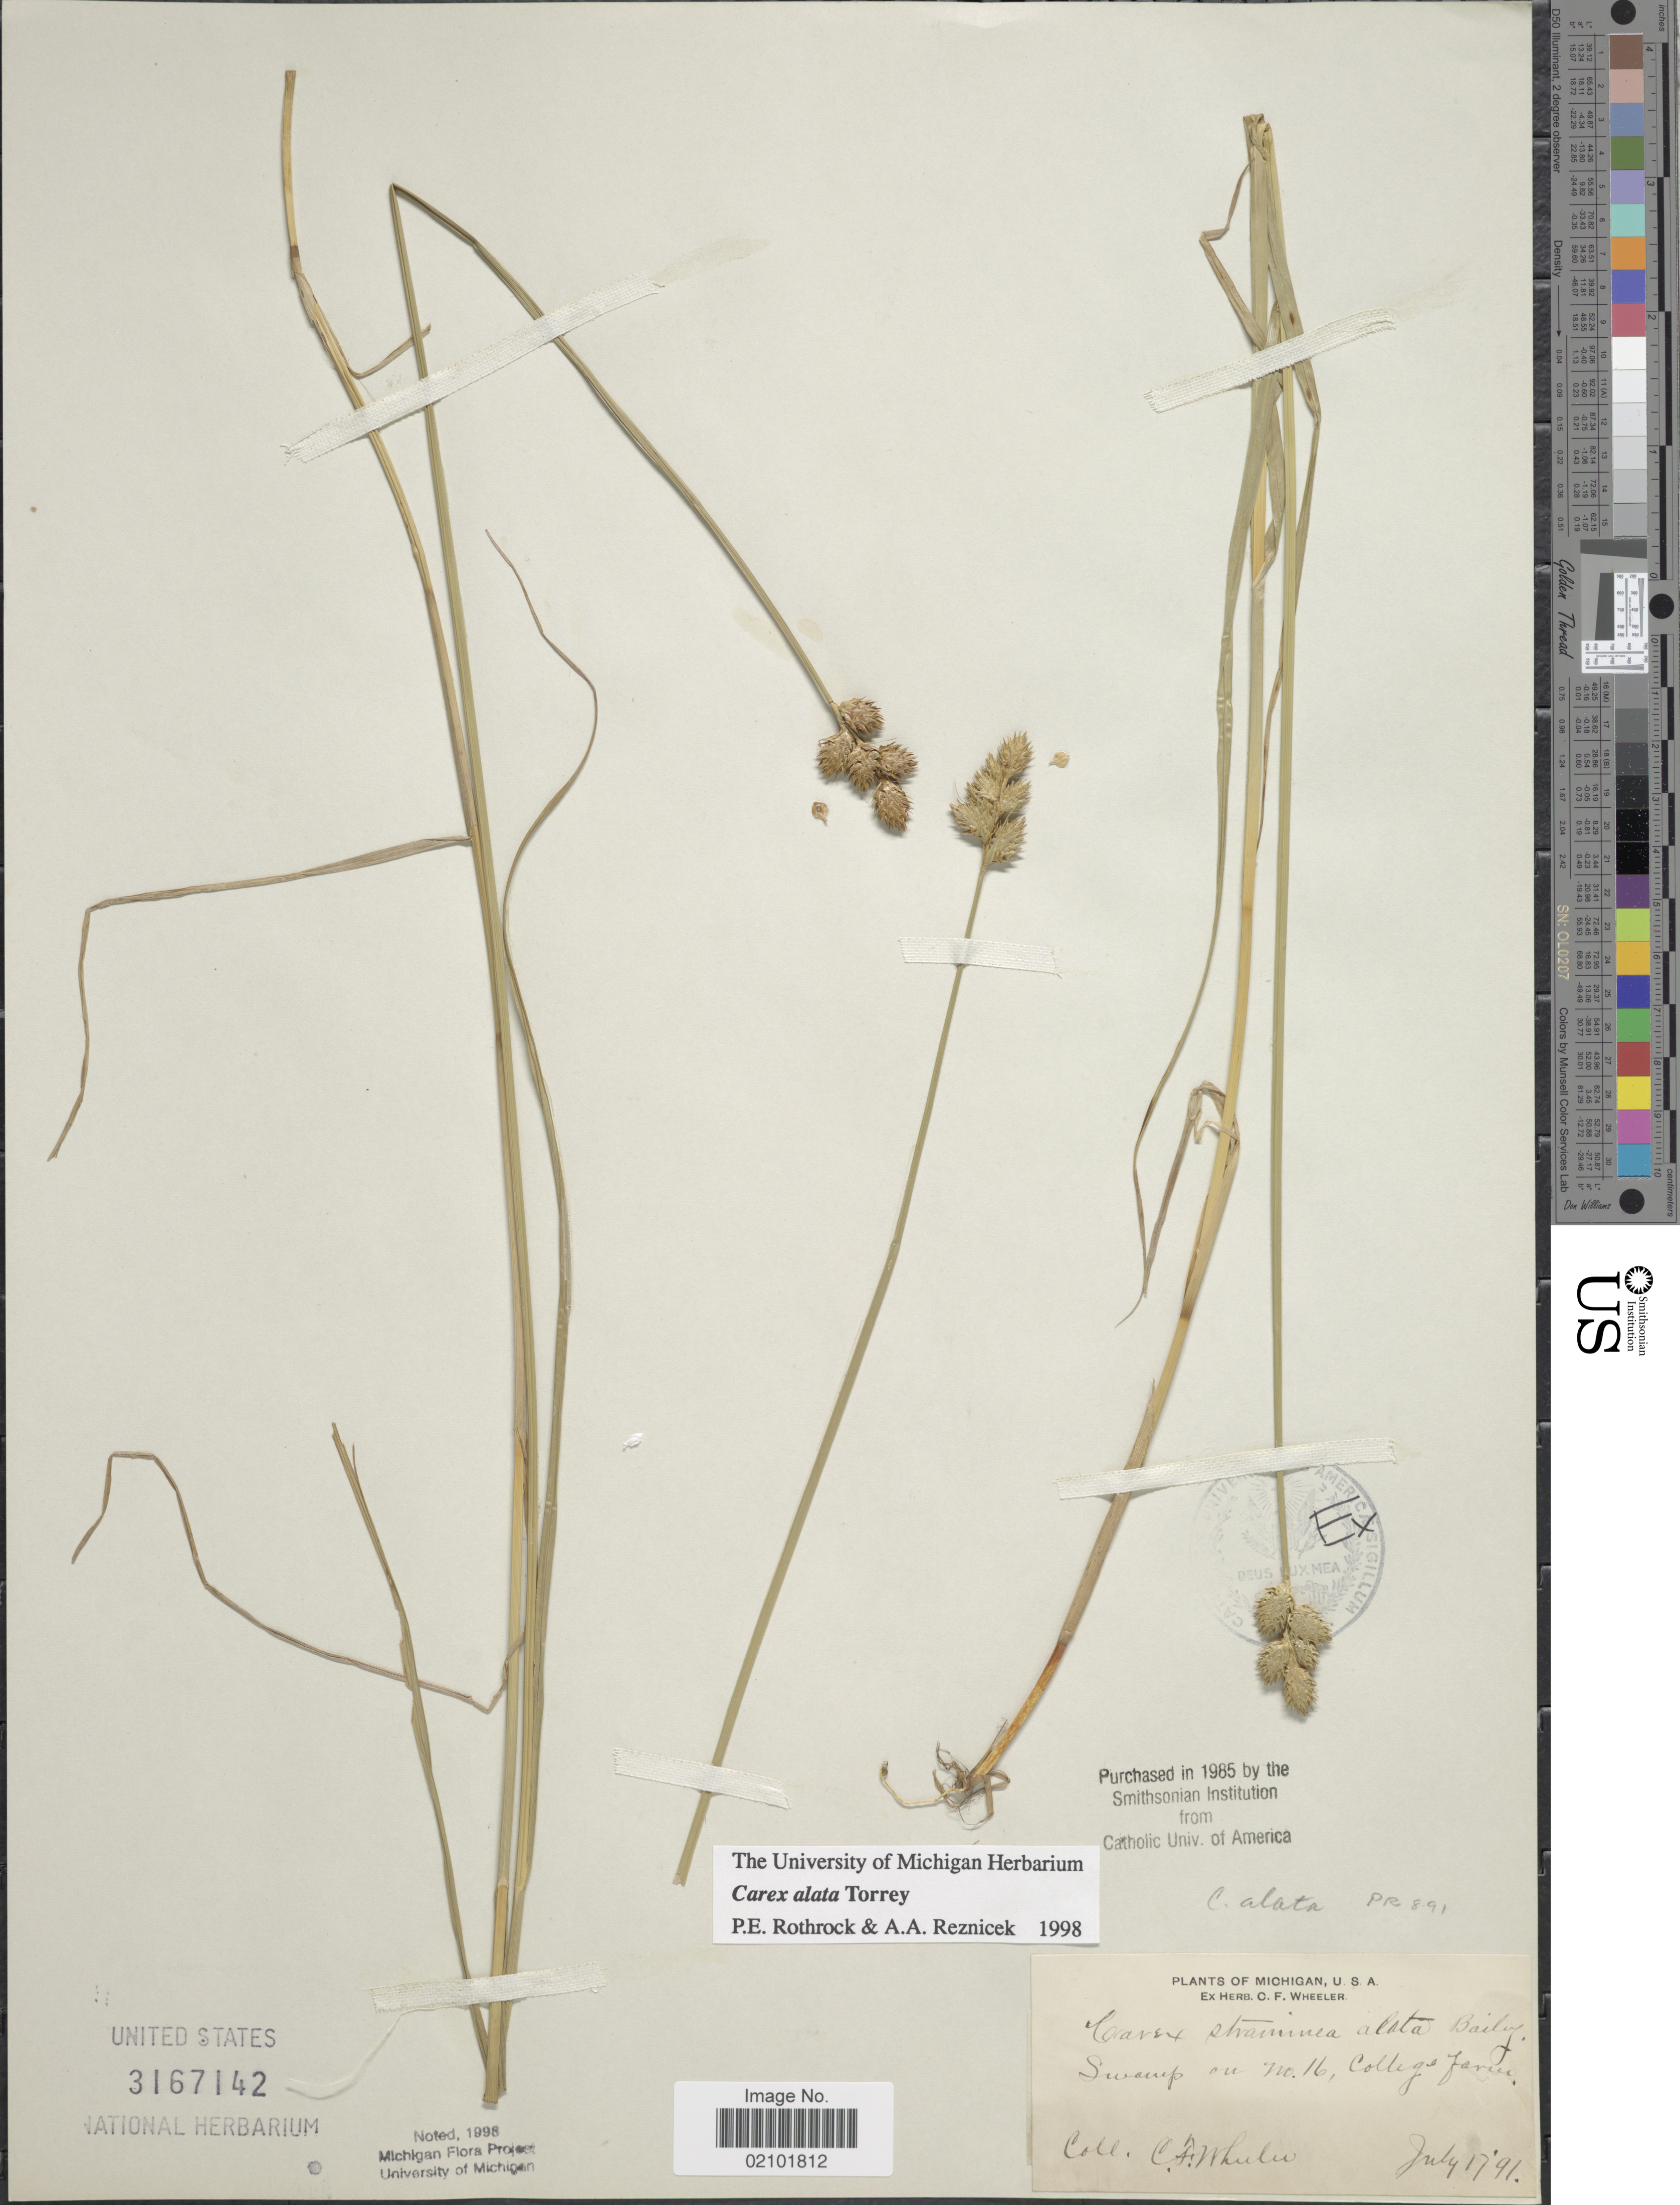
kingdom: Plantae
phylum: Tracheophyta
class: Liliopsida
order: Poales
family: Cyperaceae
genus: Carex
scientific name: Carex alata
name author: Torr.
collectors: C. Wheeler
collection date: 1891-07-17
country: United States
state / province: Michigan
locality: Swamp on no. 16, College Farm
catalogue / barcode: US 3167142